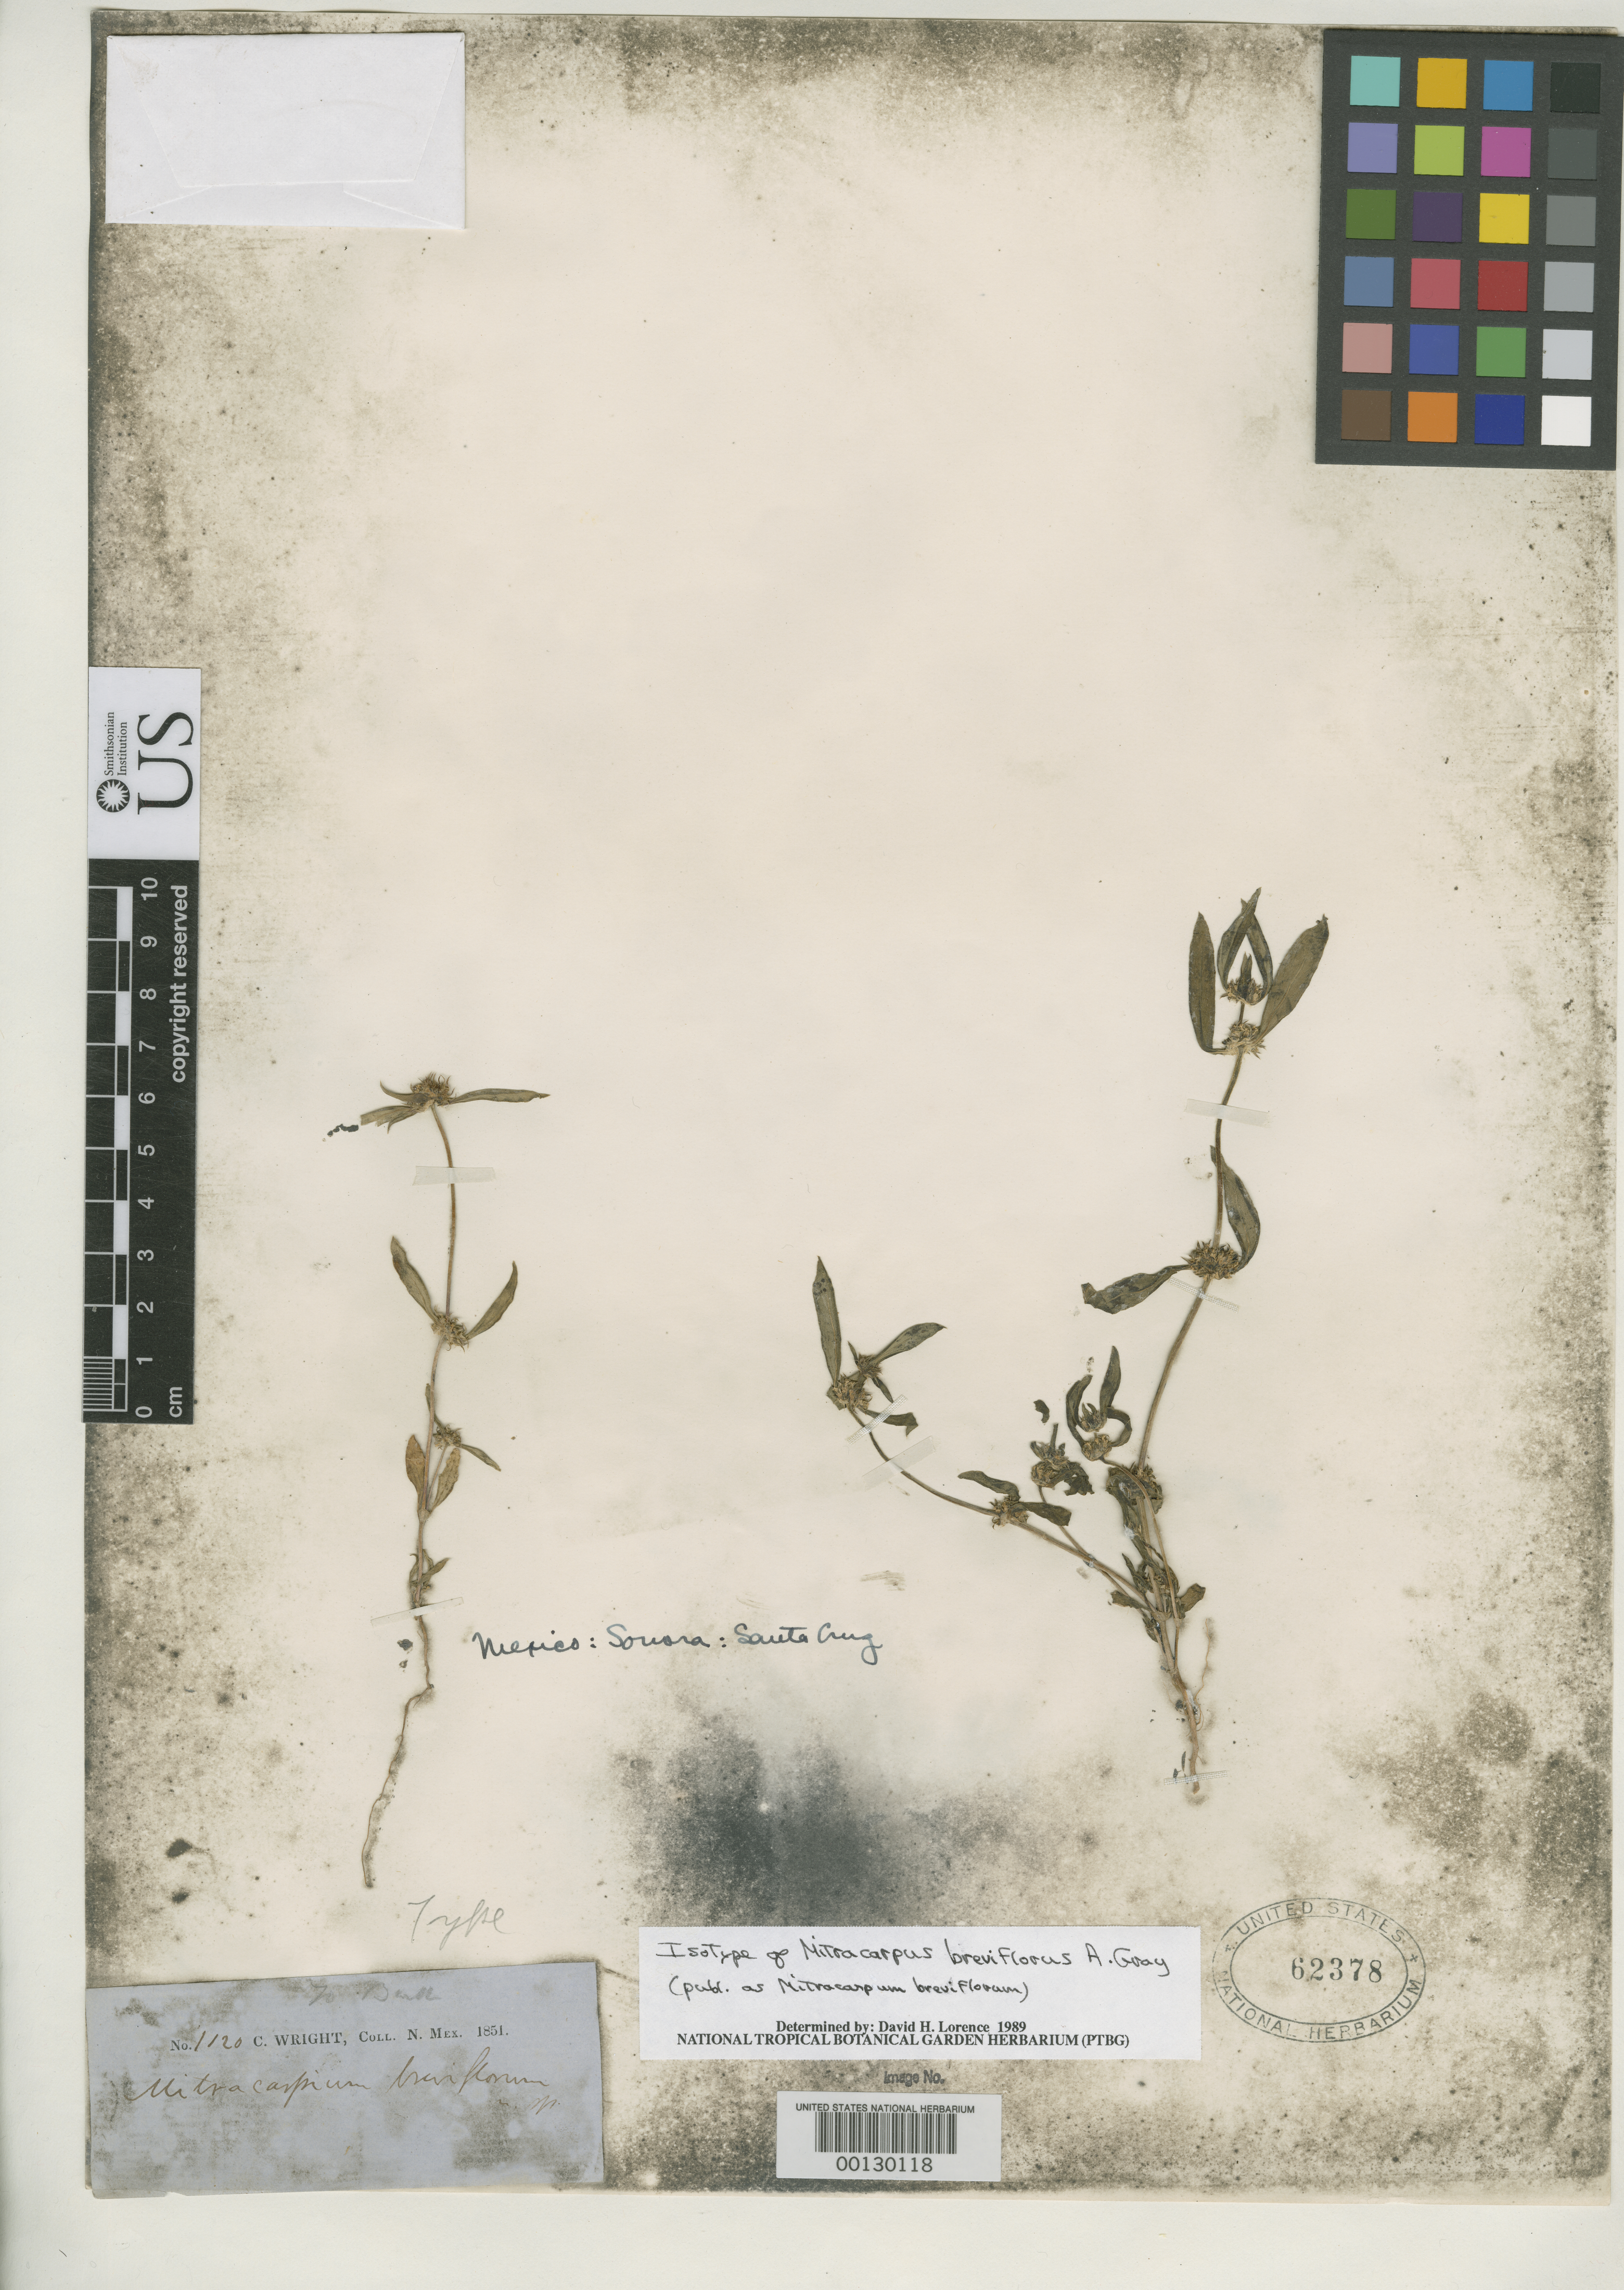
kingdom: Plantae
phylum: Tracheophyta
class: Magnoliopsida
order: Gentianales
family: Rubiaceae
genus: Mitracarpus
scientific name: Mitracarpus breviflorum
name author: A. Gray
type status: Isotype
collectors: C. Wright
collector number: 1120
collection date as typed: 1851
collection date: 1851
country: Mexico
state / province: Sonora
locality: Santa Cruz.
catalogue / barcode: US 62378